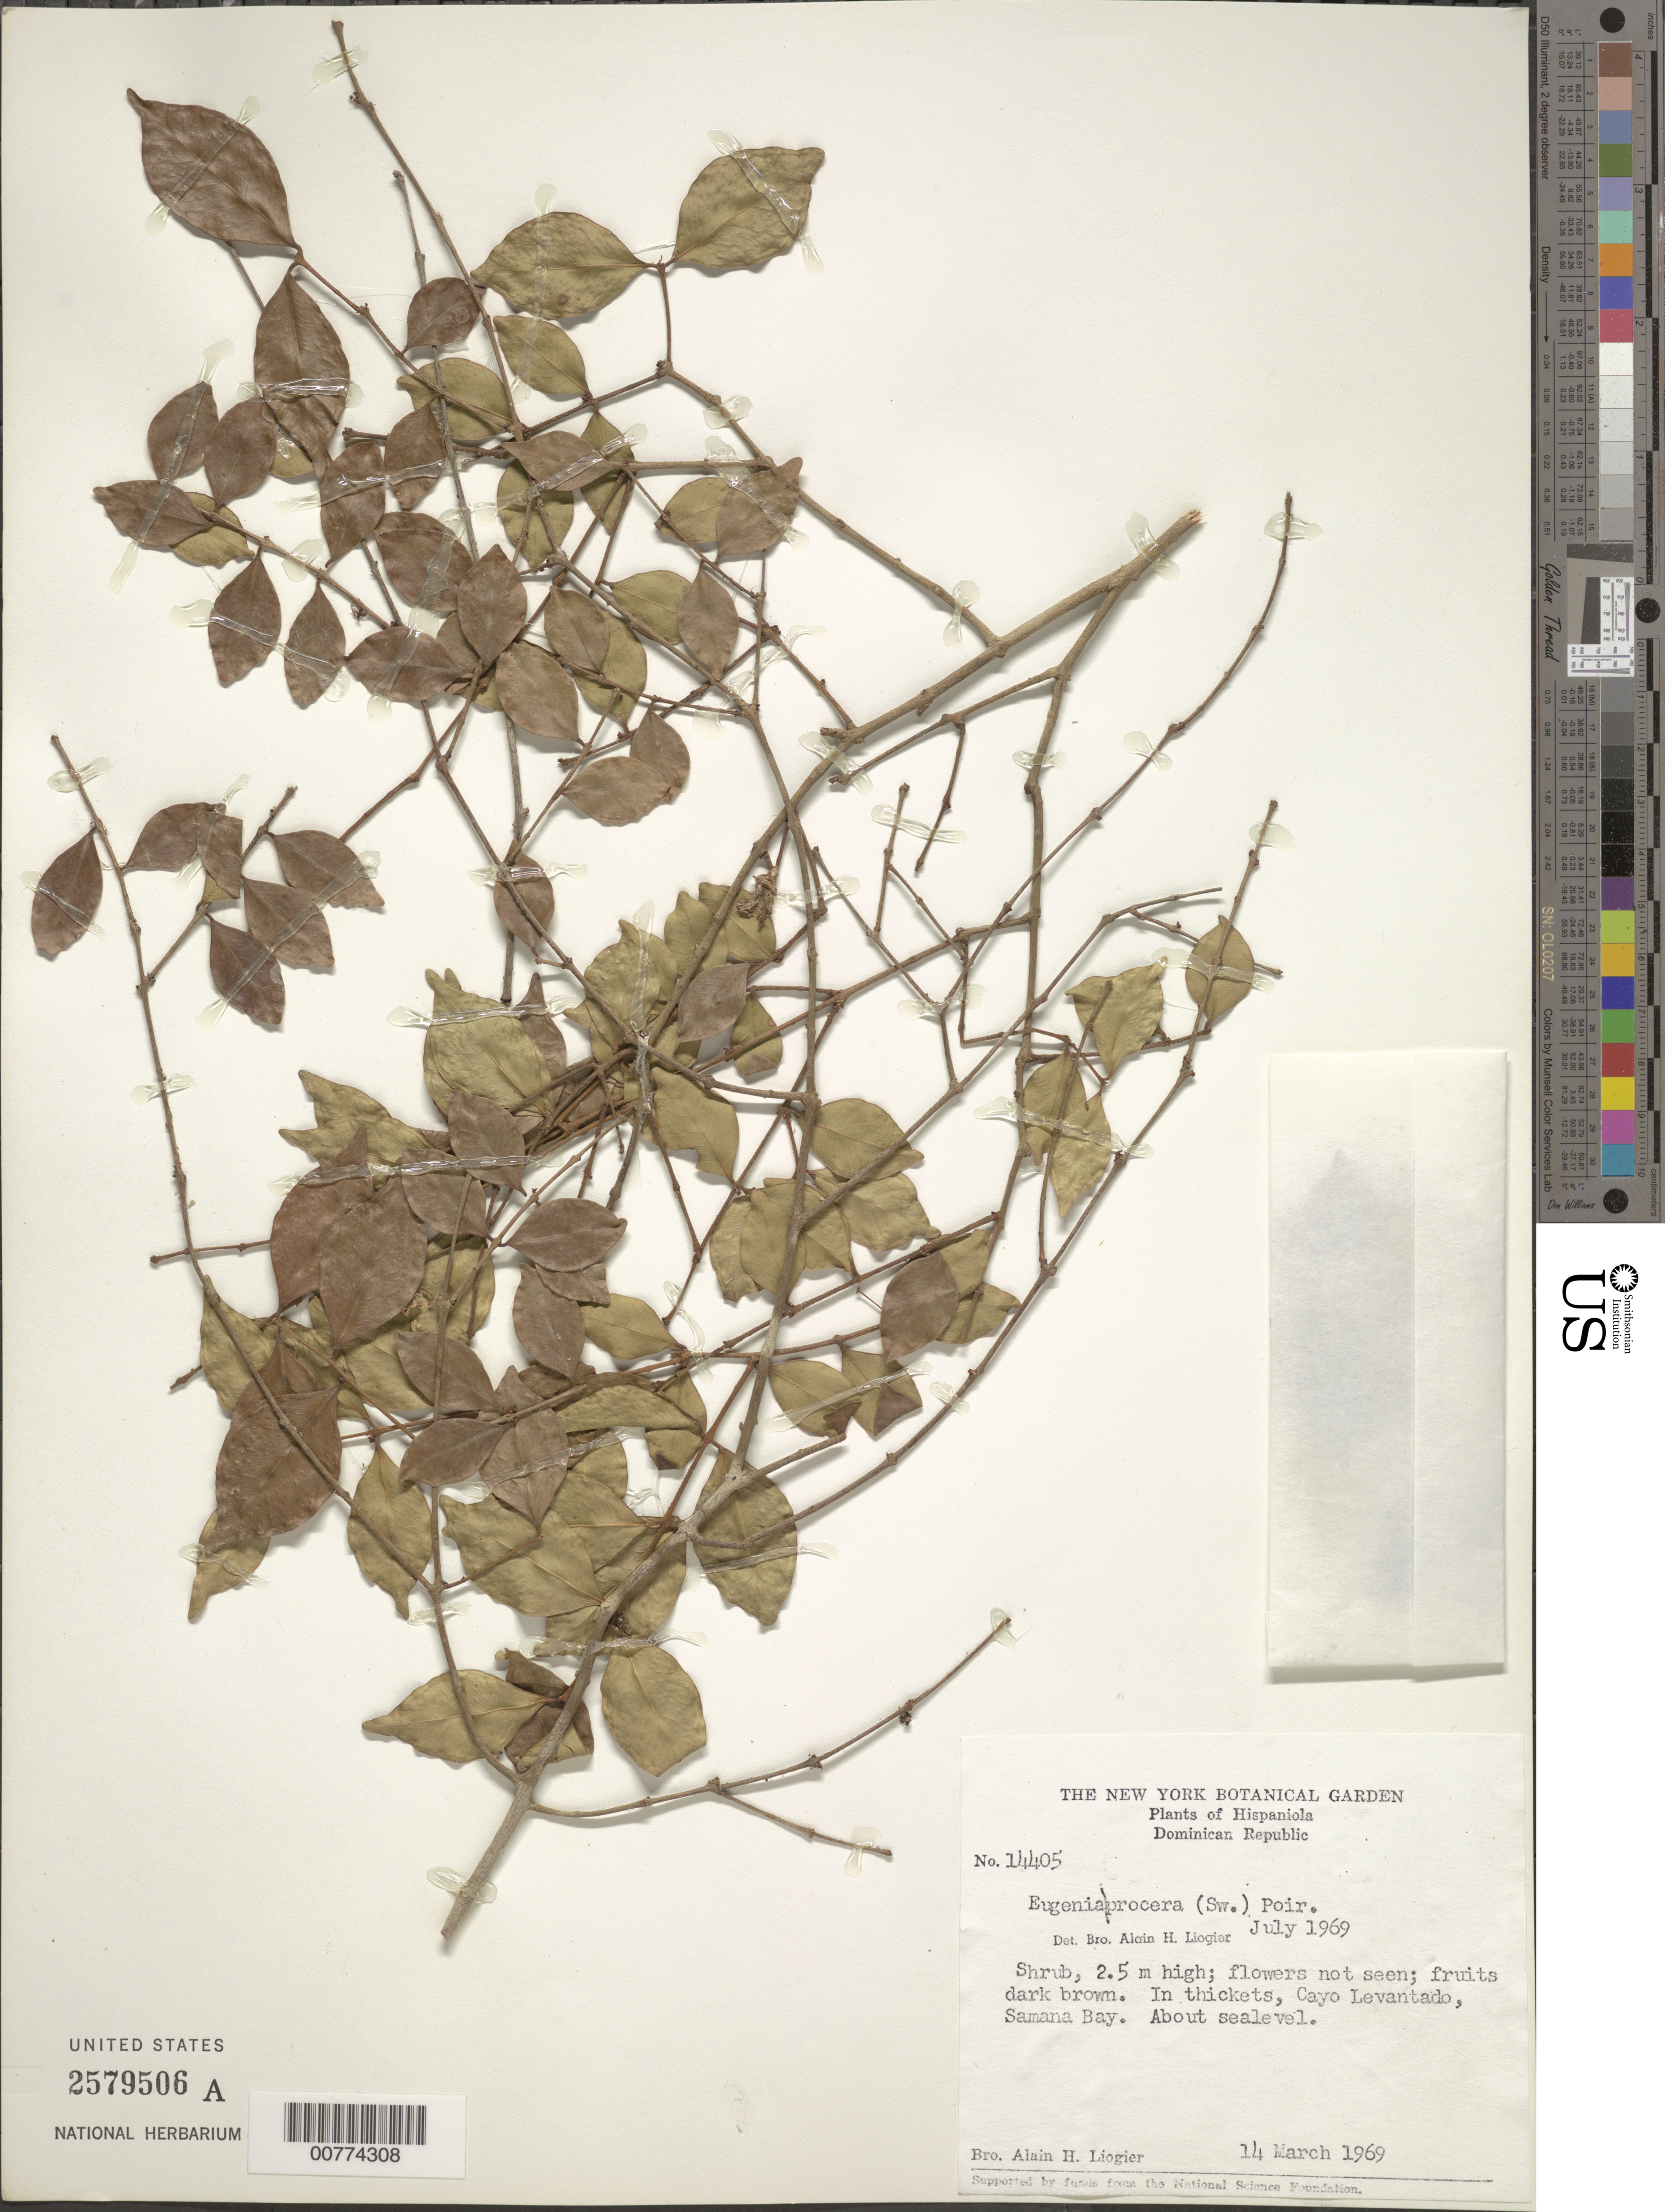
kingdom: Plantae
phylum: Tracheophyta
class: Magnoliopsida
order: Myrtales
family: Myrtaceae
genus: Eugenia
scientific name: Eugenia procera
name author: (Sw.) Poir.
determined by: Liogier, Alain H.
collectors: A. H. Liogier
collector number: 14405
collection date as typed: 14 Mar 1969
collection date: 1969-03-14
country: Dominican Republic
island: Hispaniola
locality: Samana Bay, Cayo Levantado.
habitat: In thickets.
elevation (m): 0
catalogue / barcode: US 2579506A